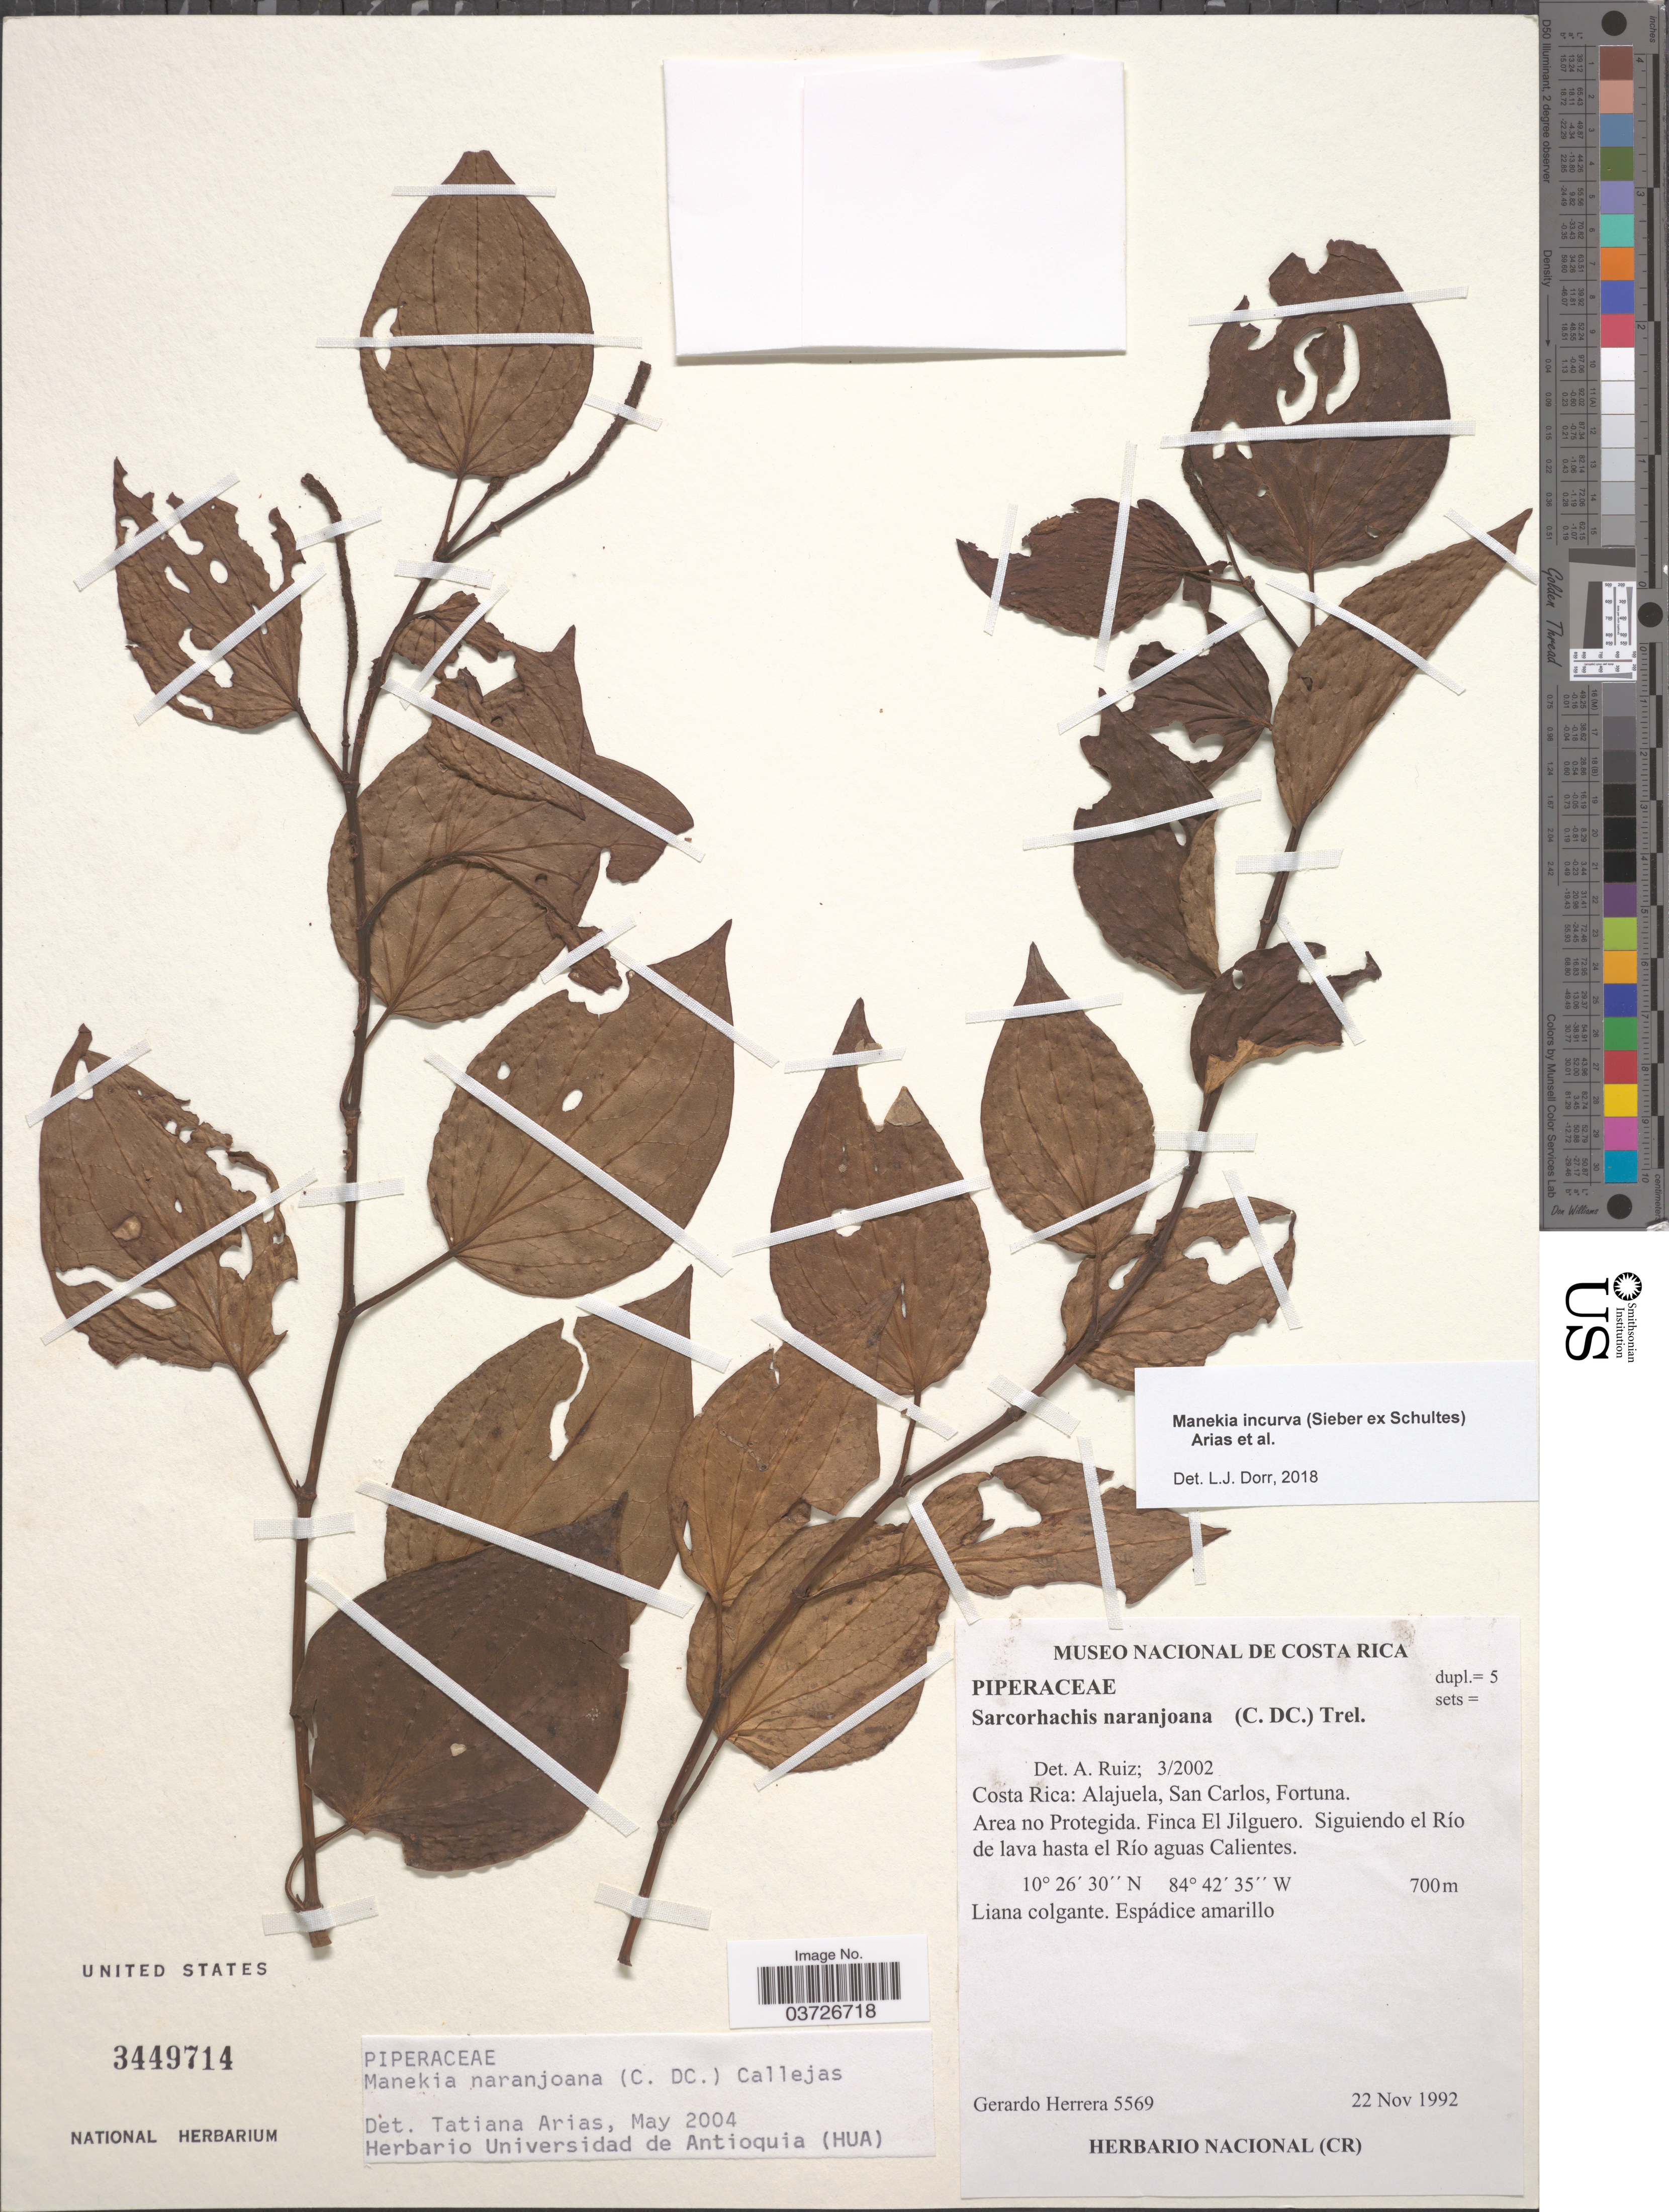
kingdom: Plantae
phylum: Tracheophyta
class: Magnoliopsida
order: Piperales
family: Piperaceae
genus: Manekia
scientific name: Manekia incurva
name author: (Sieber ex Schult.) T. Arias et al.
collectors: G. Herrera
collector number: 5569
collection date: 1992-11-22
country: Costa Rica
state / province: Alajuela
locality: San Carlos, Fortuna. Area no Protegida. Finca El Jilguero. Siguiendo el Río de lava hasta el Río aguas Calientes.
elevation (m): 700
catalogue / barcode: US 3449714